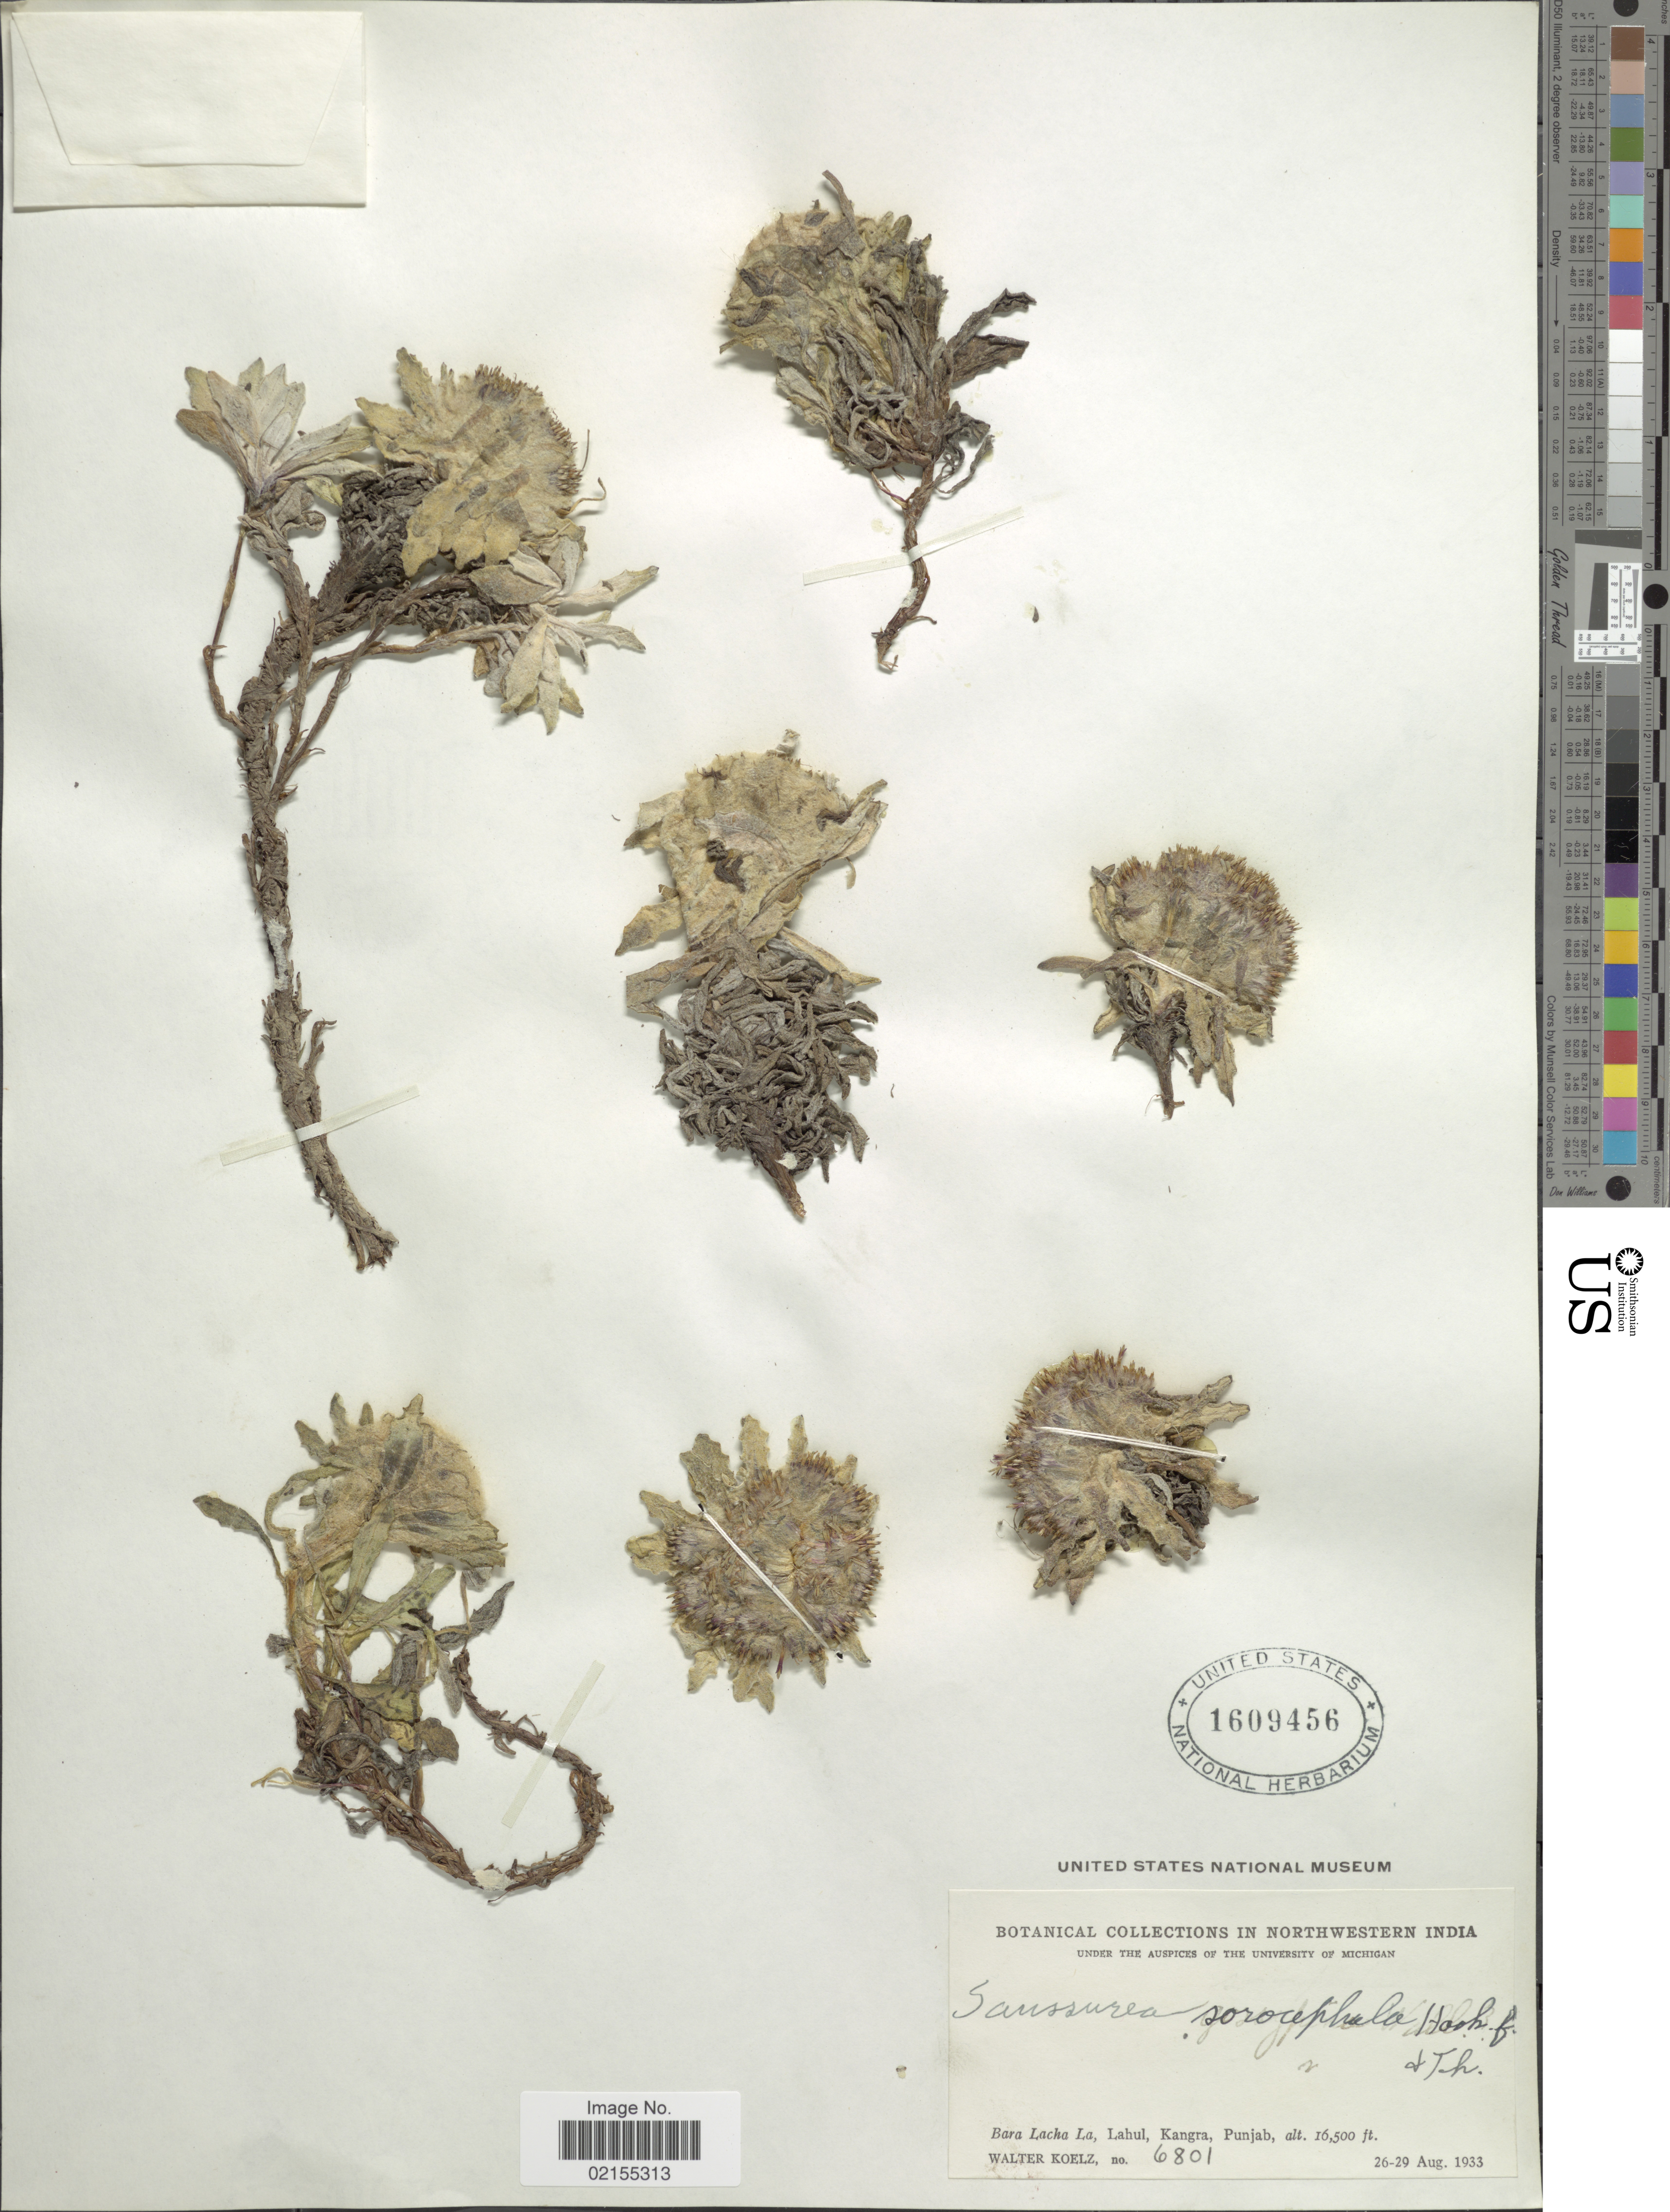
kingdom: Plantae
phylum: Tracheophyta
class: Magnoliopsida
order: Asterales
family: Asteraceae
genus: Saussurea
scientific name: Saussurea gnaphalodes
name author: (Royle) Sch. Bip.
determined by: Chen, Yousheng S.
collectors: W. N. Koelz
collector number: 6801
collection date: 1933-08-26/1933-08-29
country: India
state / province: Himachal Pradesh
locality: In Northwestern India, Bara Lacha La, lahul, Kangra, Punjab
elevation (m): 5029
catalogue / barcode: US 1609456